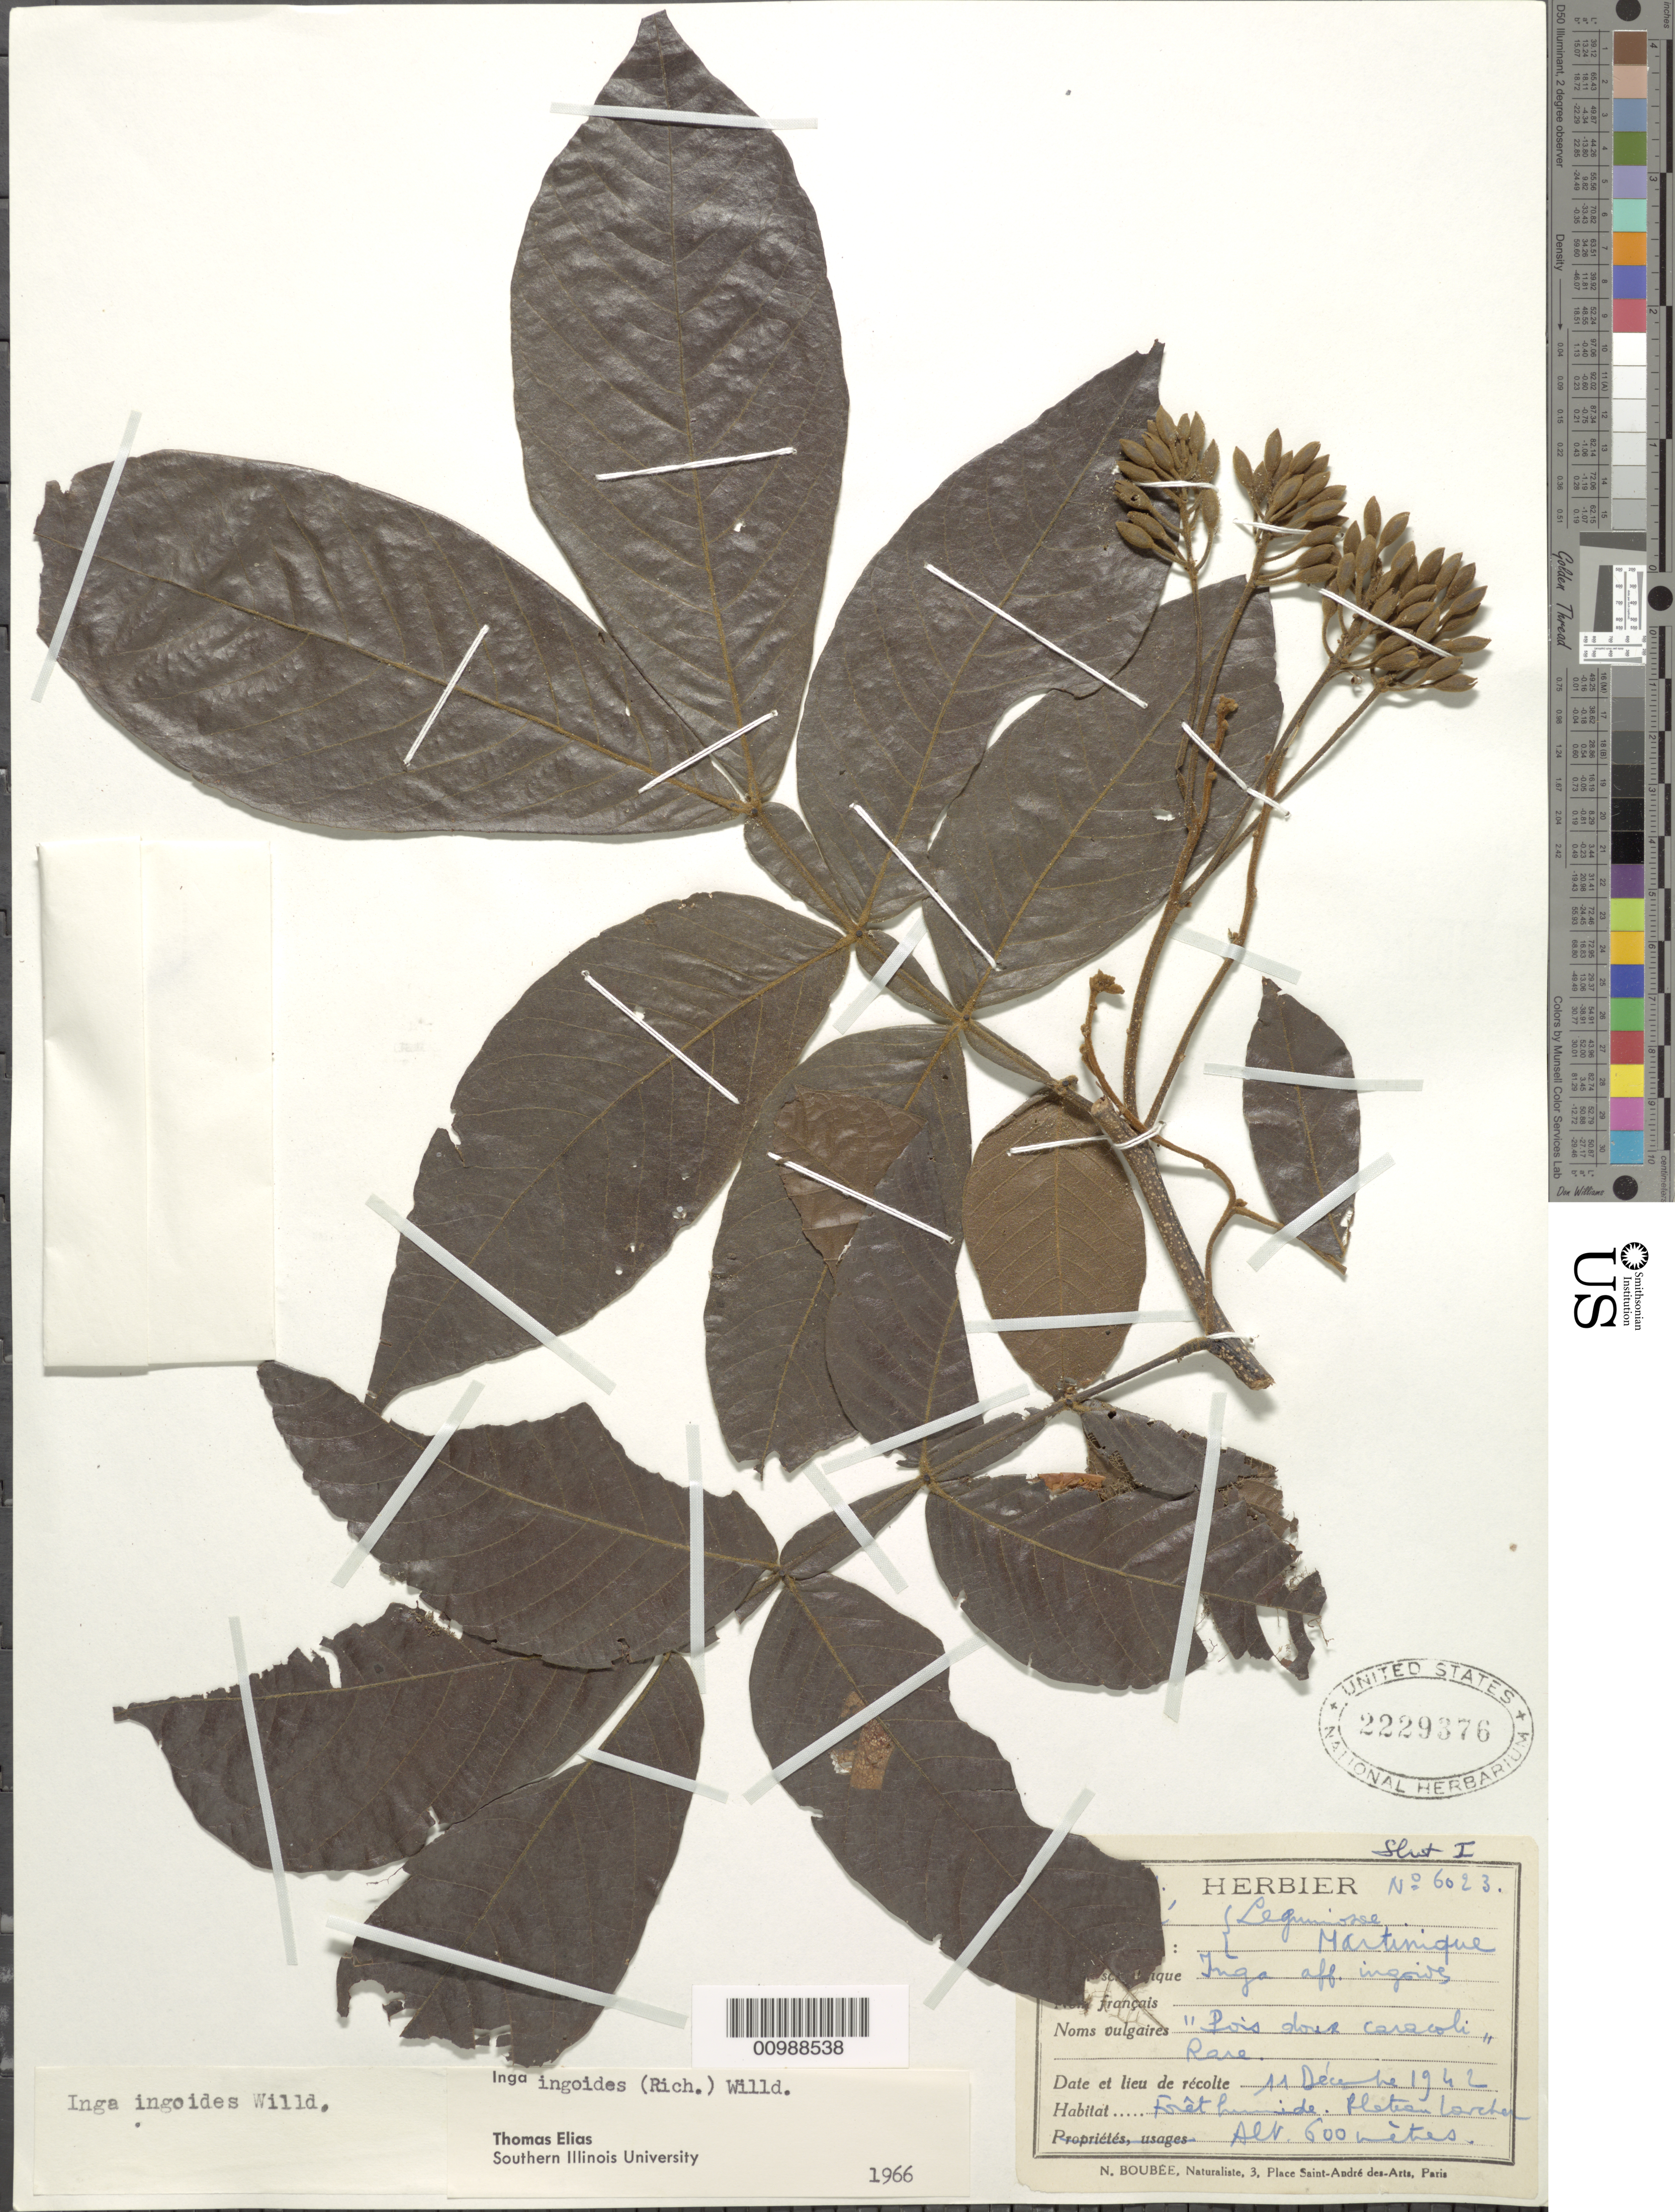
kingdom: Plantae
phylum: Tracheophyta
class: Magnoliopsida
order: Fabales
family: Fabaceae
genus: Inga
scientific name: Inga ingoides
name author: (Rich.) Willd.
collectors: H. Stehlé & M. Stehlé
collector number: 6023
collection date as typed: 11 Dec 1942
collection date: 1942-12-11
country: Martinique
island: Martinique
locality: Plateau Larcher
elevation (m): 600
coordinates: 0 N, 0 E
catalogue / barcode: US 2229376